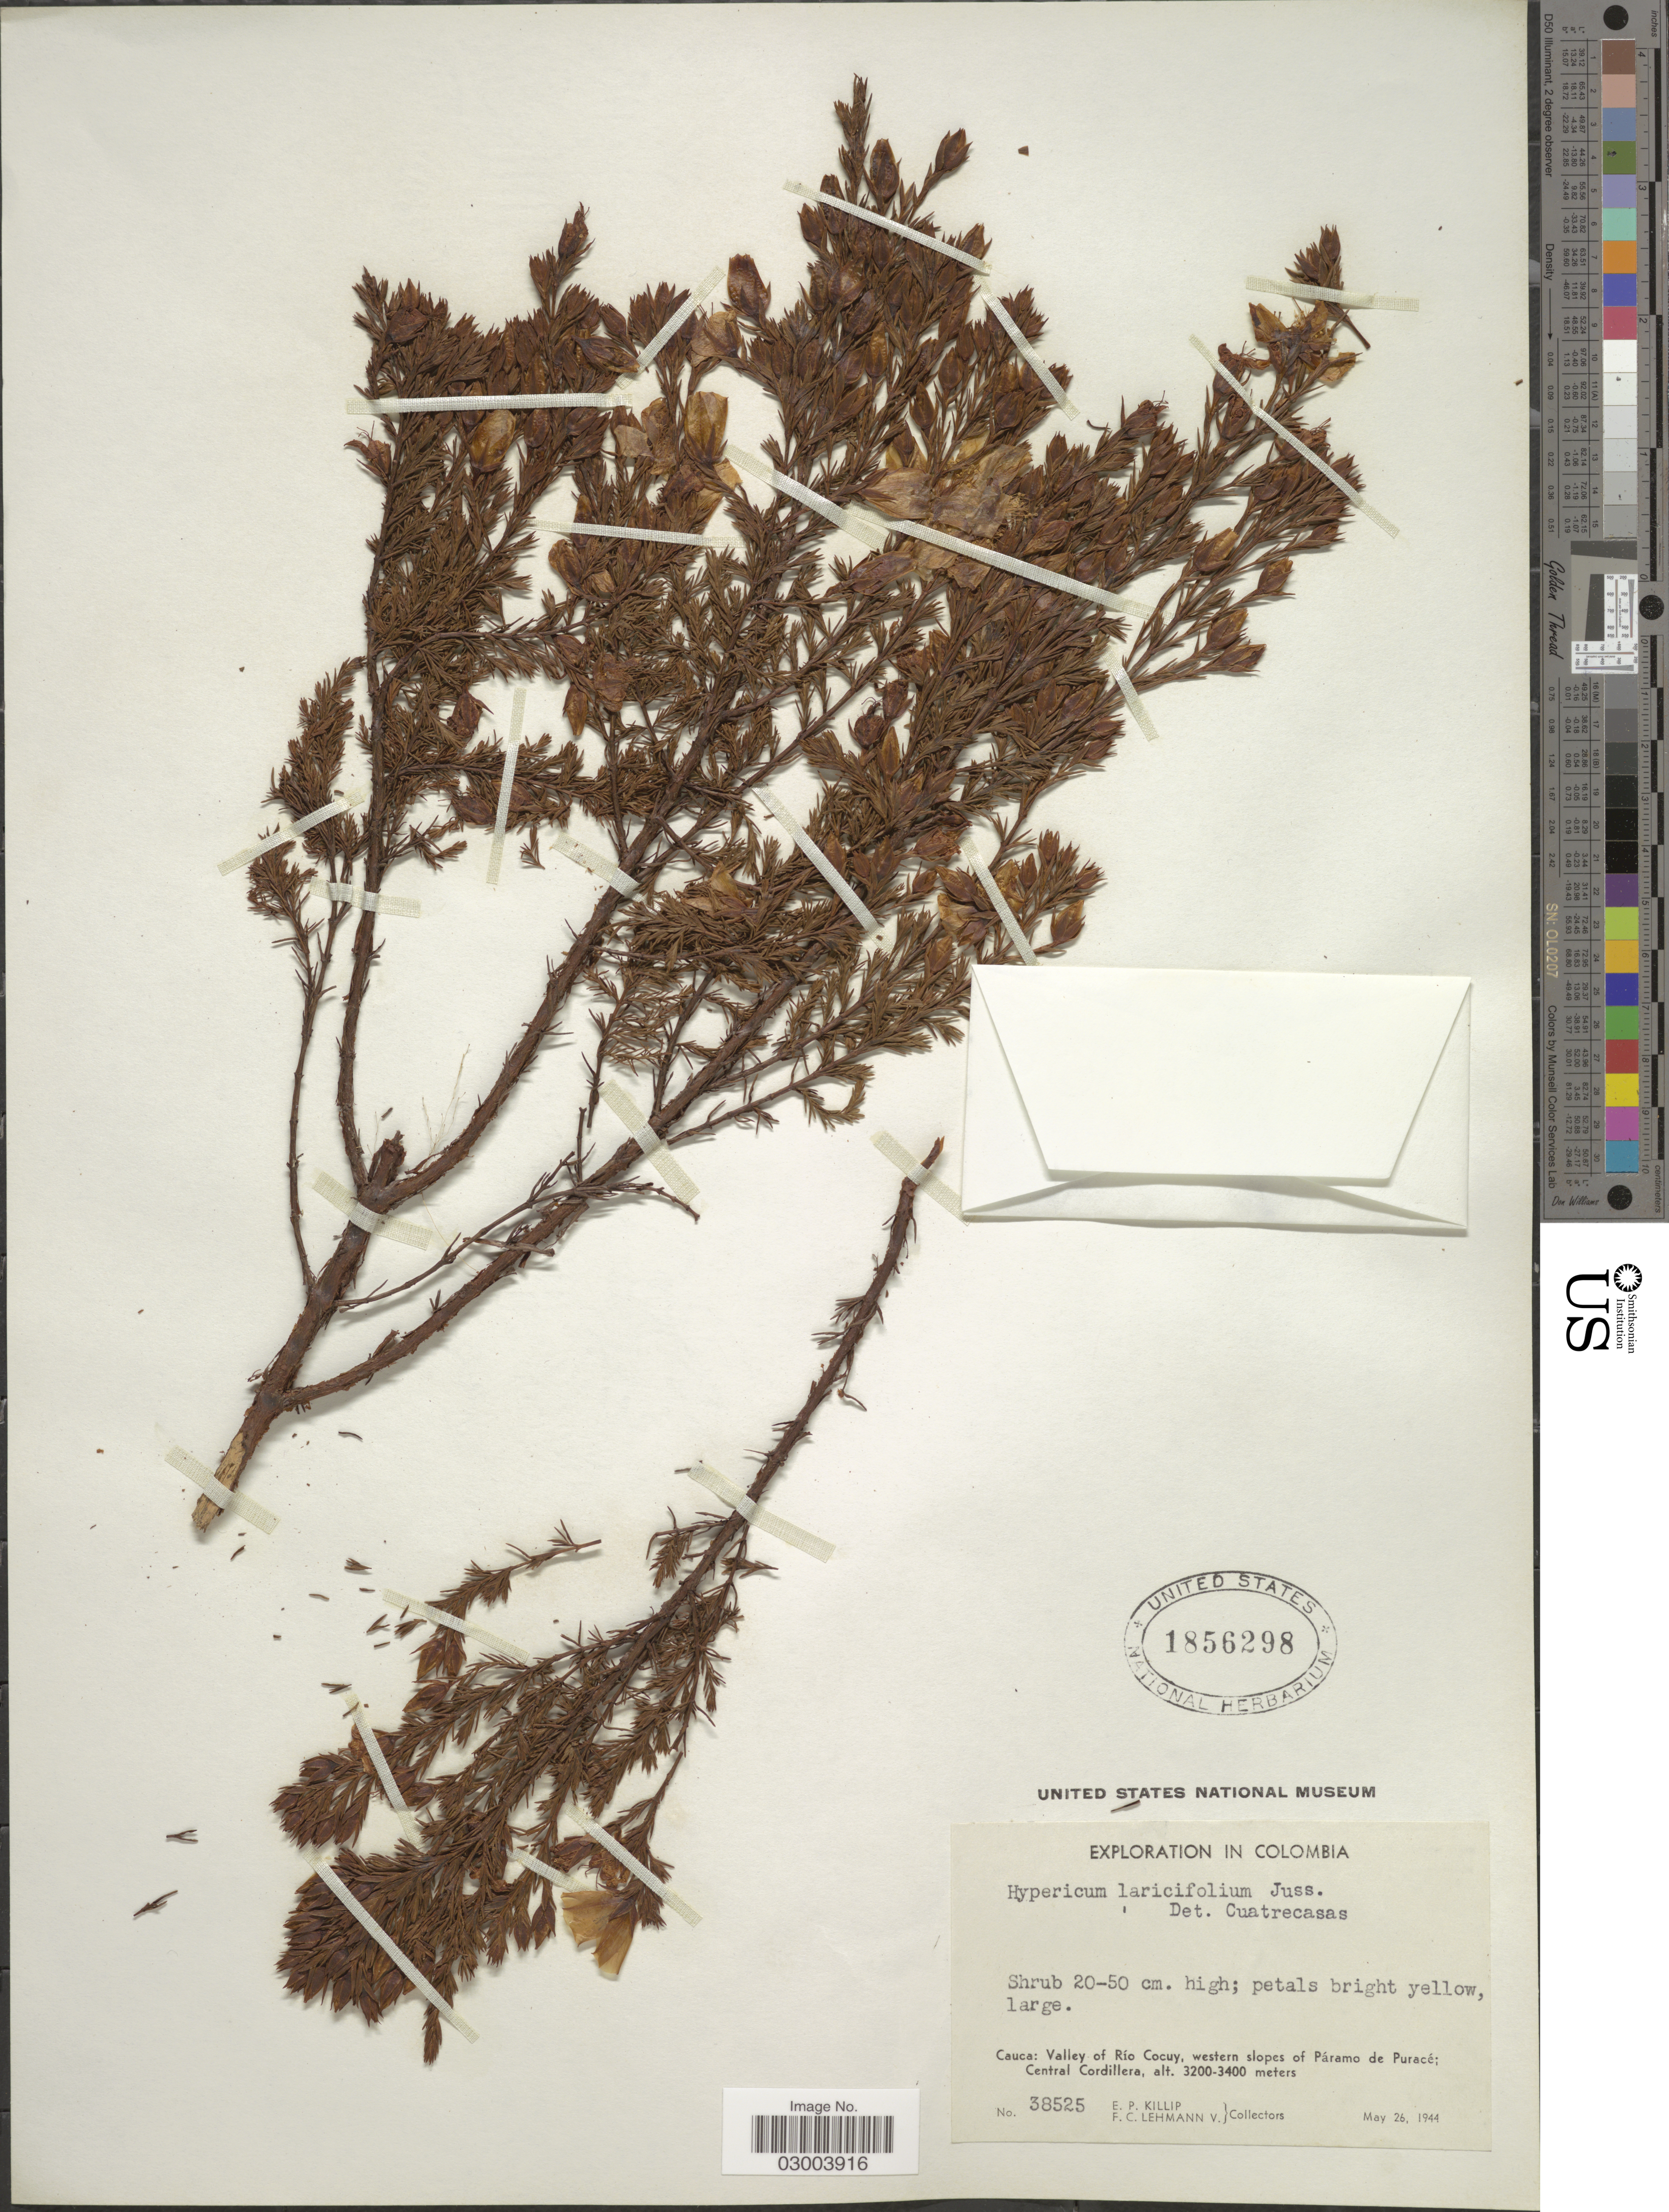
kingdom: Plantae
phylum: Tracheophyta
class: Magnoliopsida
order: Malpighiales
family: Hypericaceae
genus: Hypericum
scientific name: Hypericum laricifolium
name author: Juss.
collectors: E. P. Killip & F. Lehmann v.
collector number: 38525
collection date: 1944-05-26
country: Colombia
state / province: Cauca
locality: Valley of Río Cocuy, western slopes of Páramo de Puracé, Central Cordillera.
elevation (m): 3200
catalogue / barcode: US 1856298